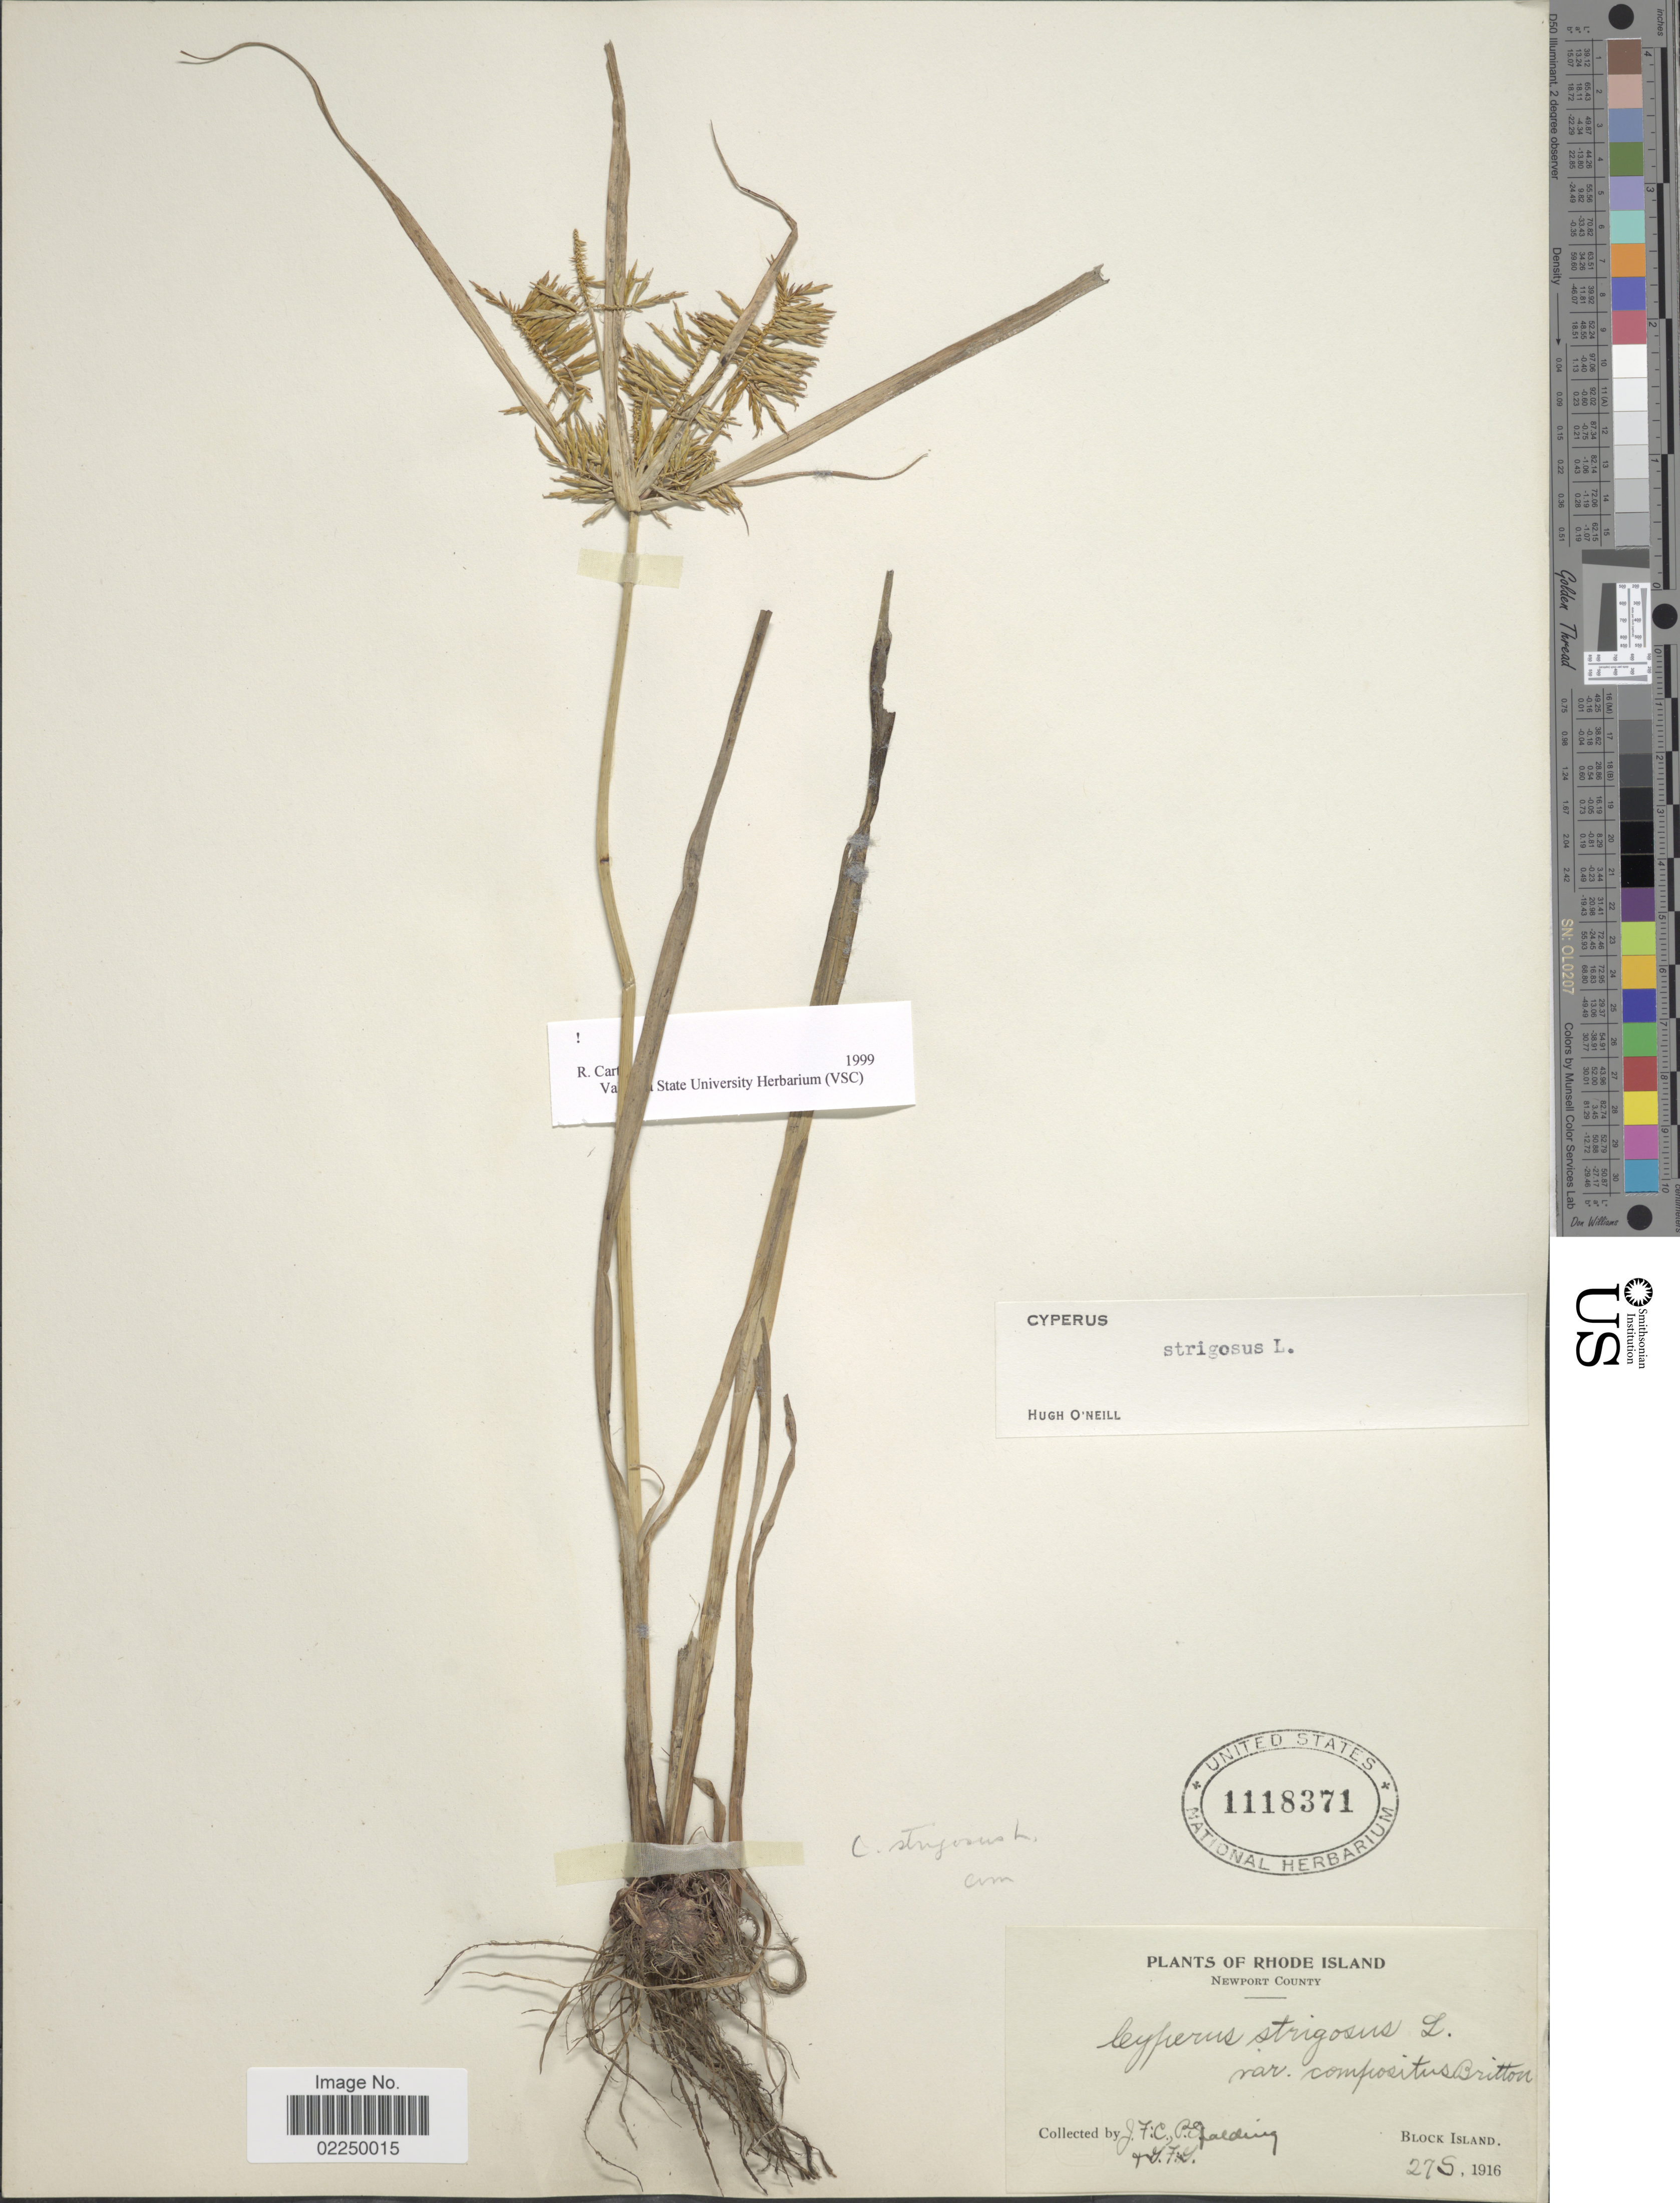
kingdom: Plantae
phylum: Tracheophyta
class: Liliopsida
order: Poales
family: Cyperaceae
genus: Cyperus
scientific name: Cyperus strigosus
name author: L.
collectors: J. Collins, P. Spalding & G. Spalding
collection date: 1916-09-27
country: United States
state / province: Rhode Island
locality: Newport County, Block Island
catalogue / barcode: US 1118371